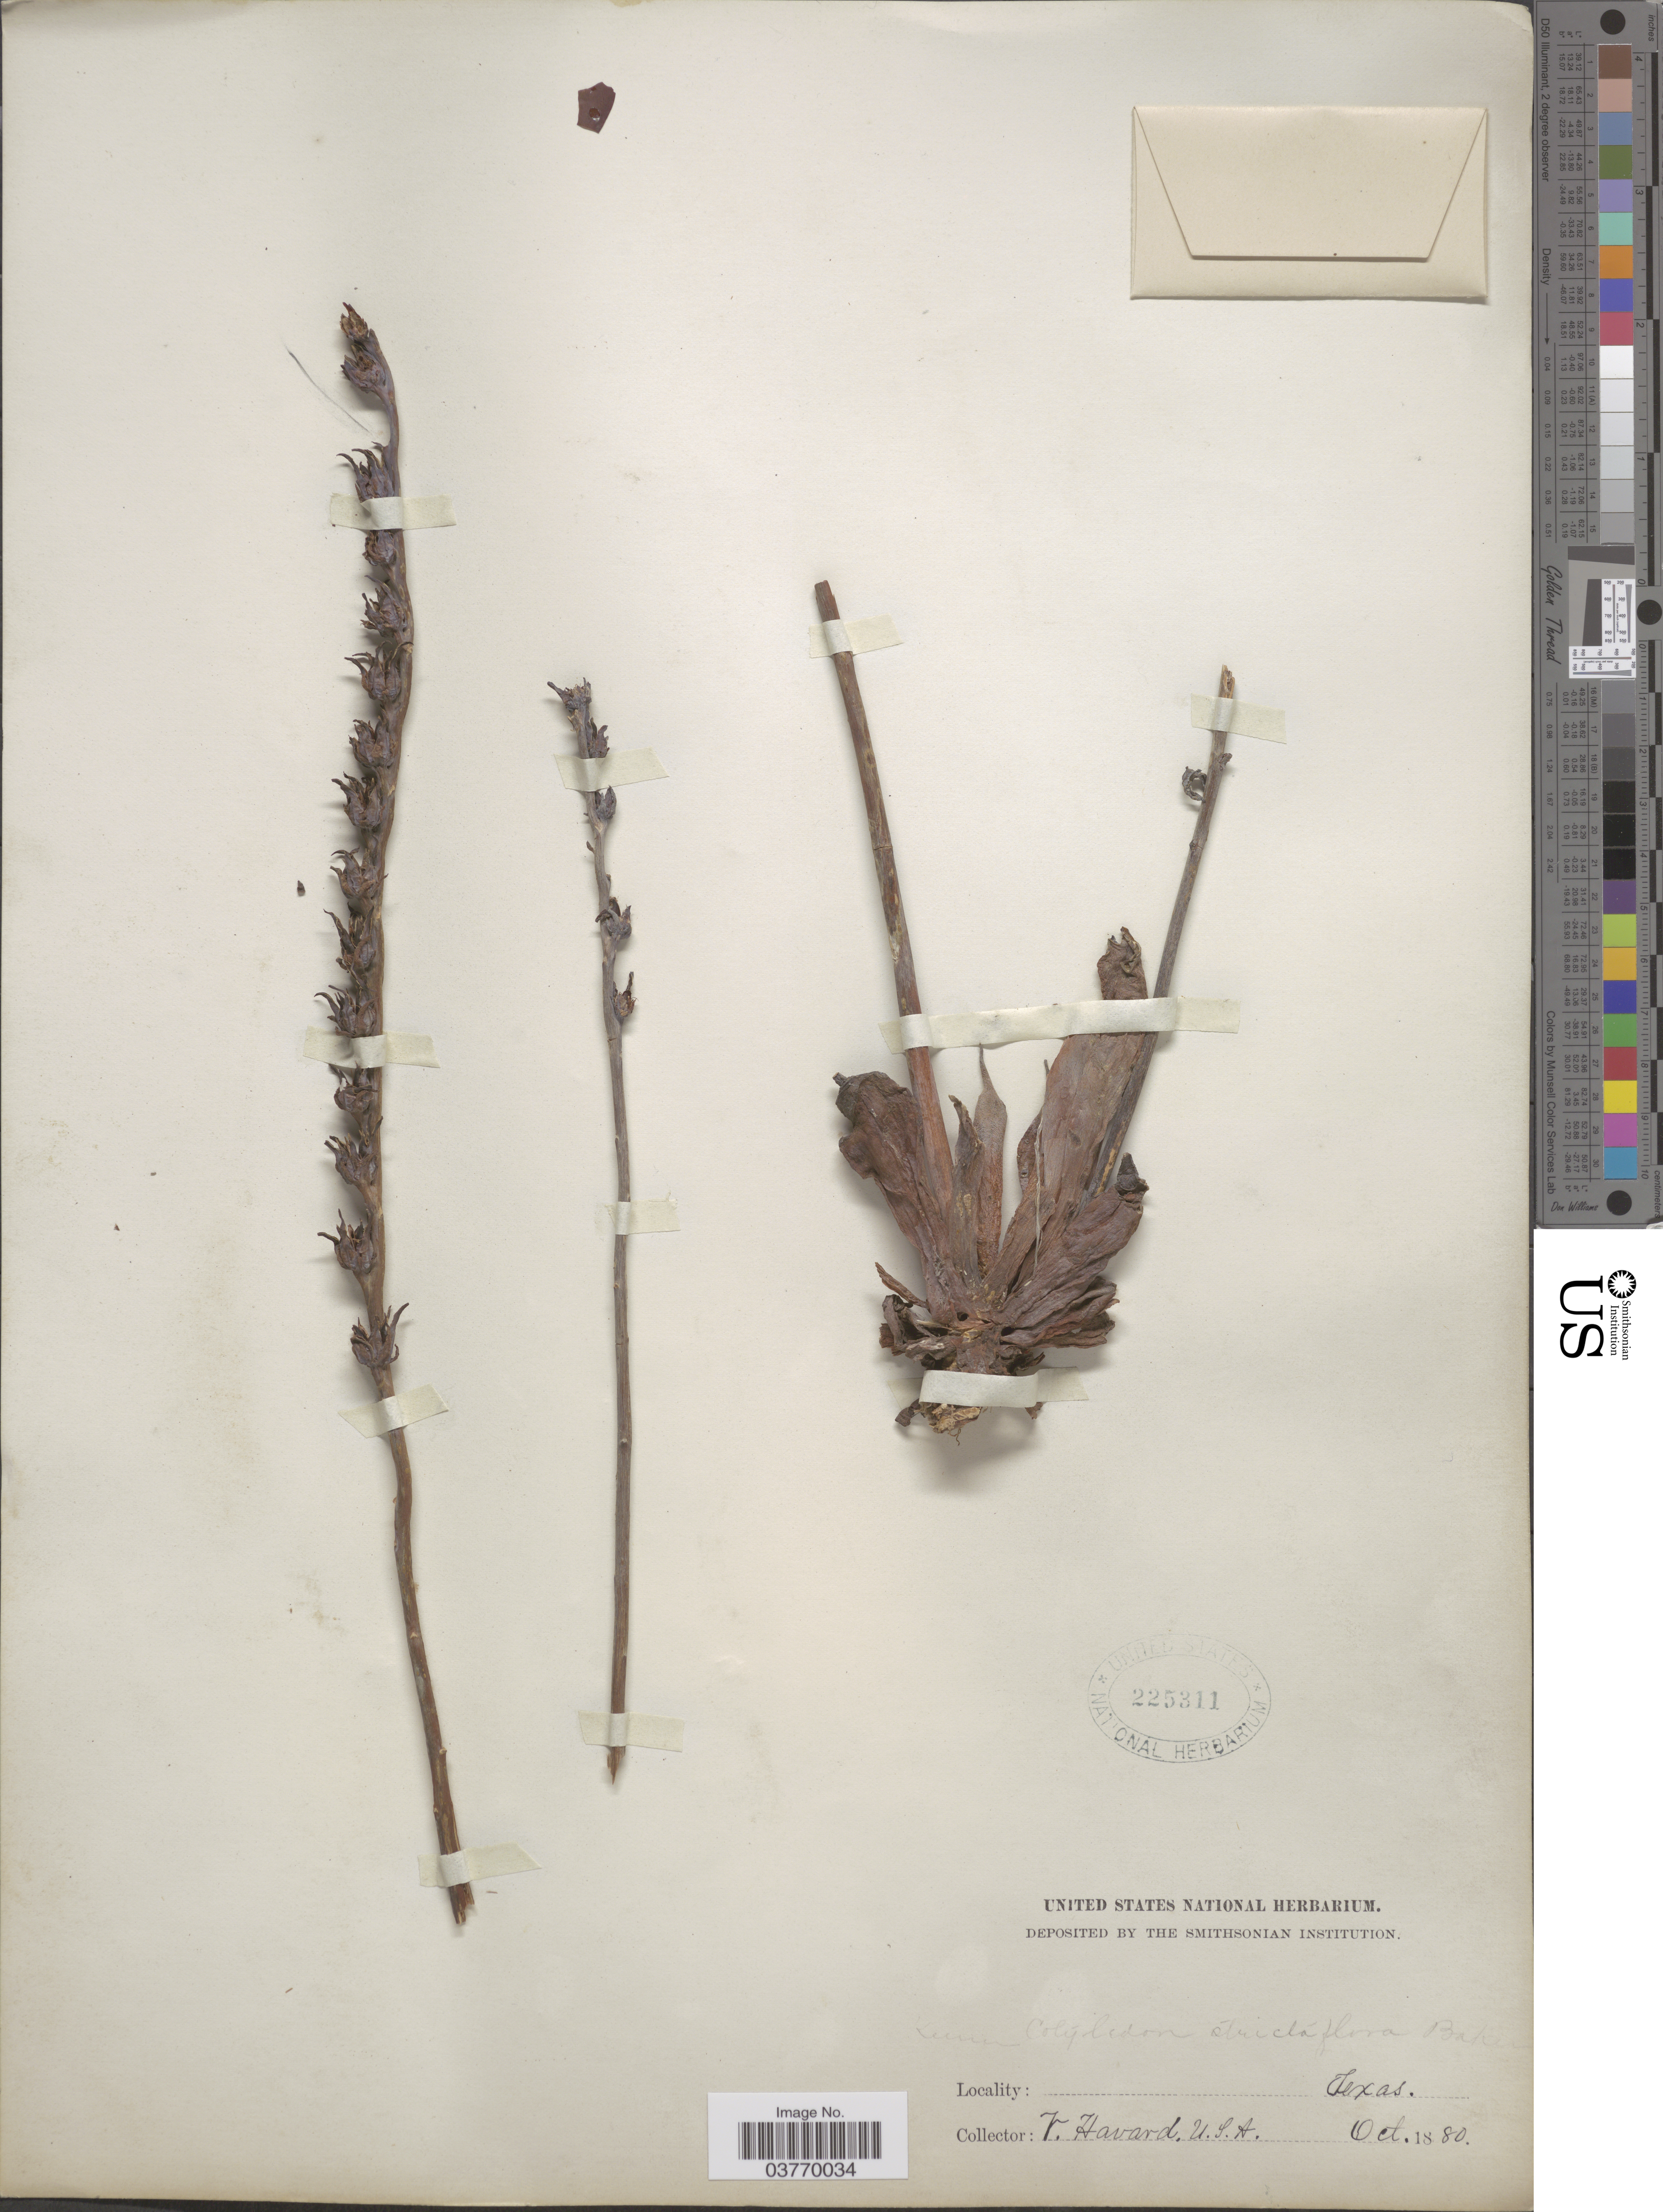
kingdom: Plantae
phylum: Tracheophyta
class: Magnoliopsida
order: Saxifragales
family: Crassulaceae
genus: Echeveria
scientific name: Echeveria strictiflora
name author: A. Gray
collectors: V. Havard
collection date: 1880-10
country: United States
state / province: Texas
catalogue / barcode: US 225311